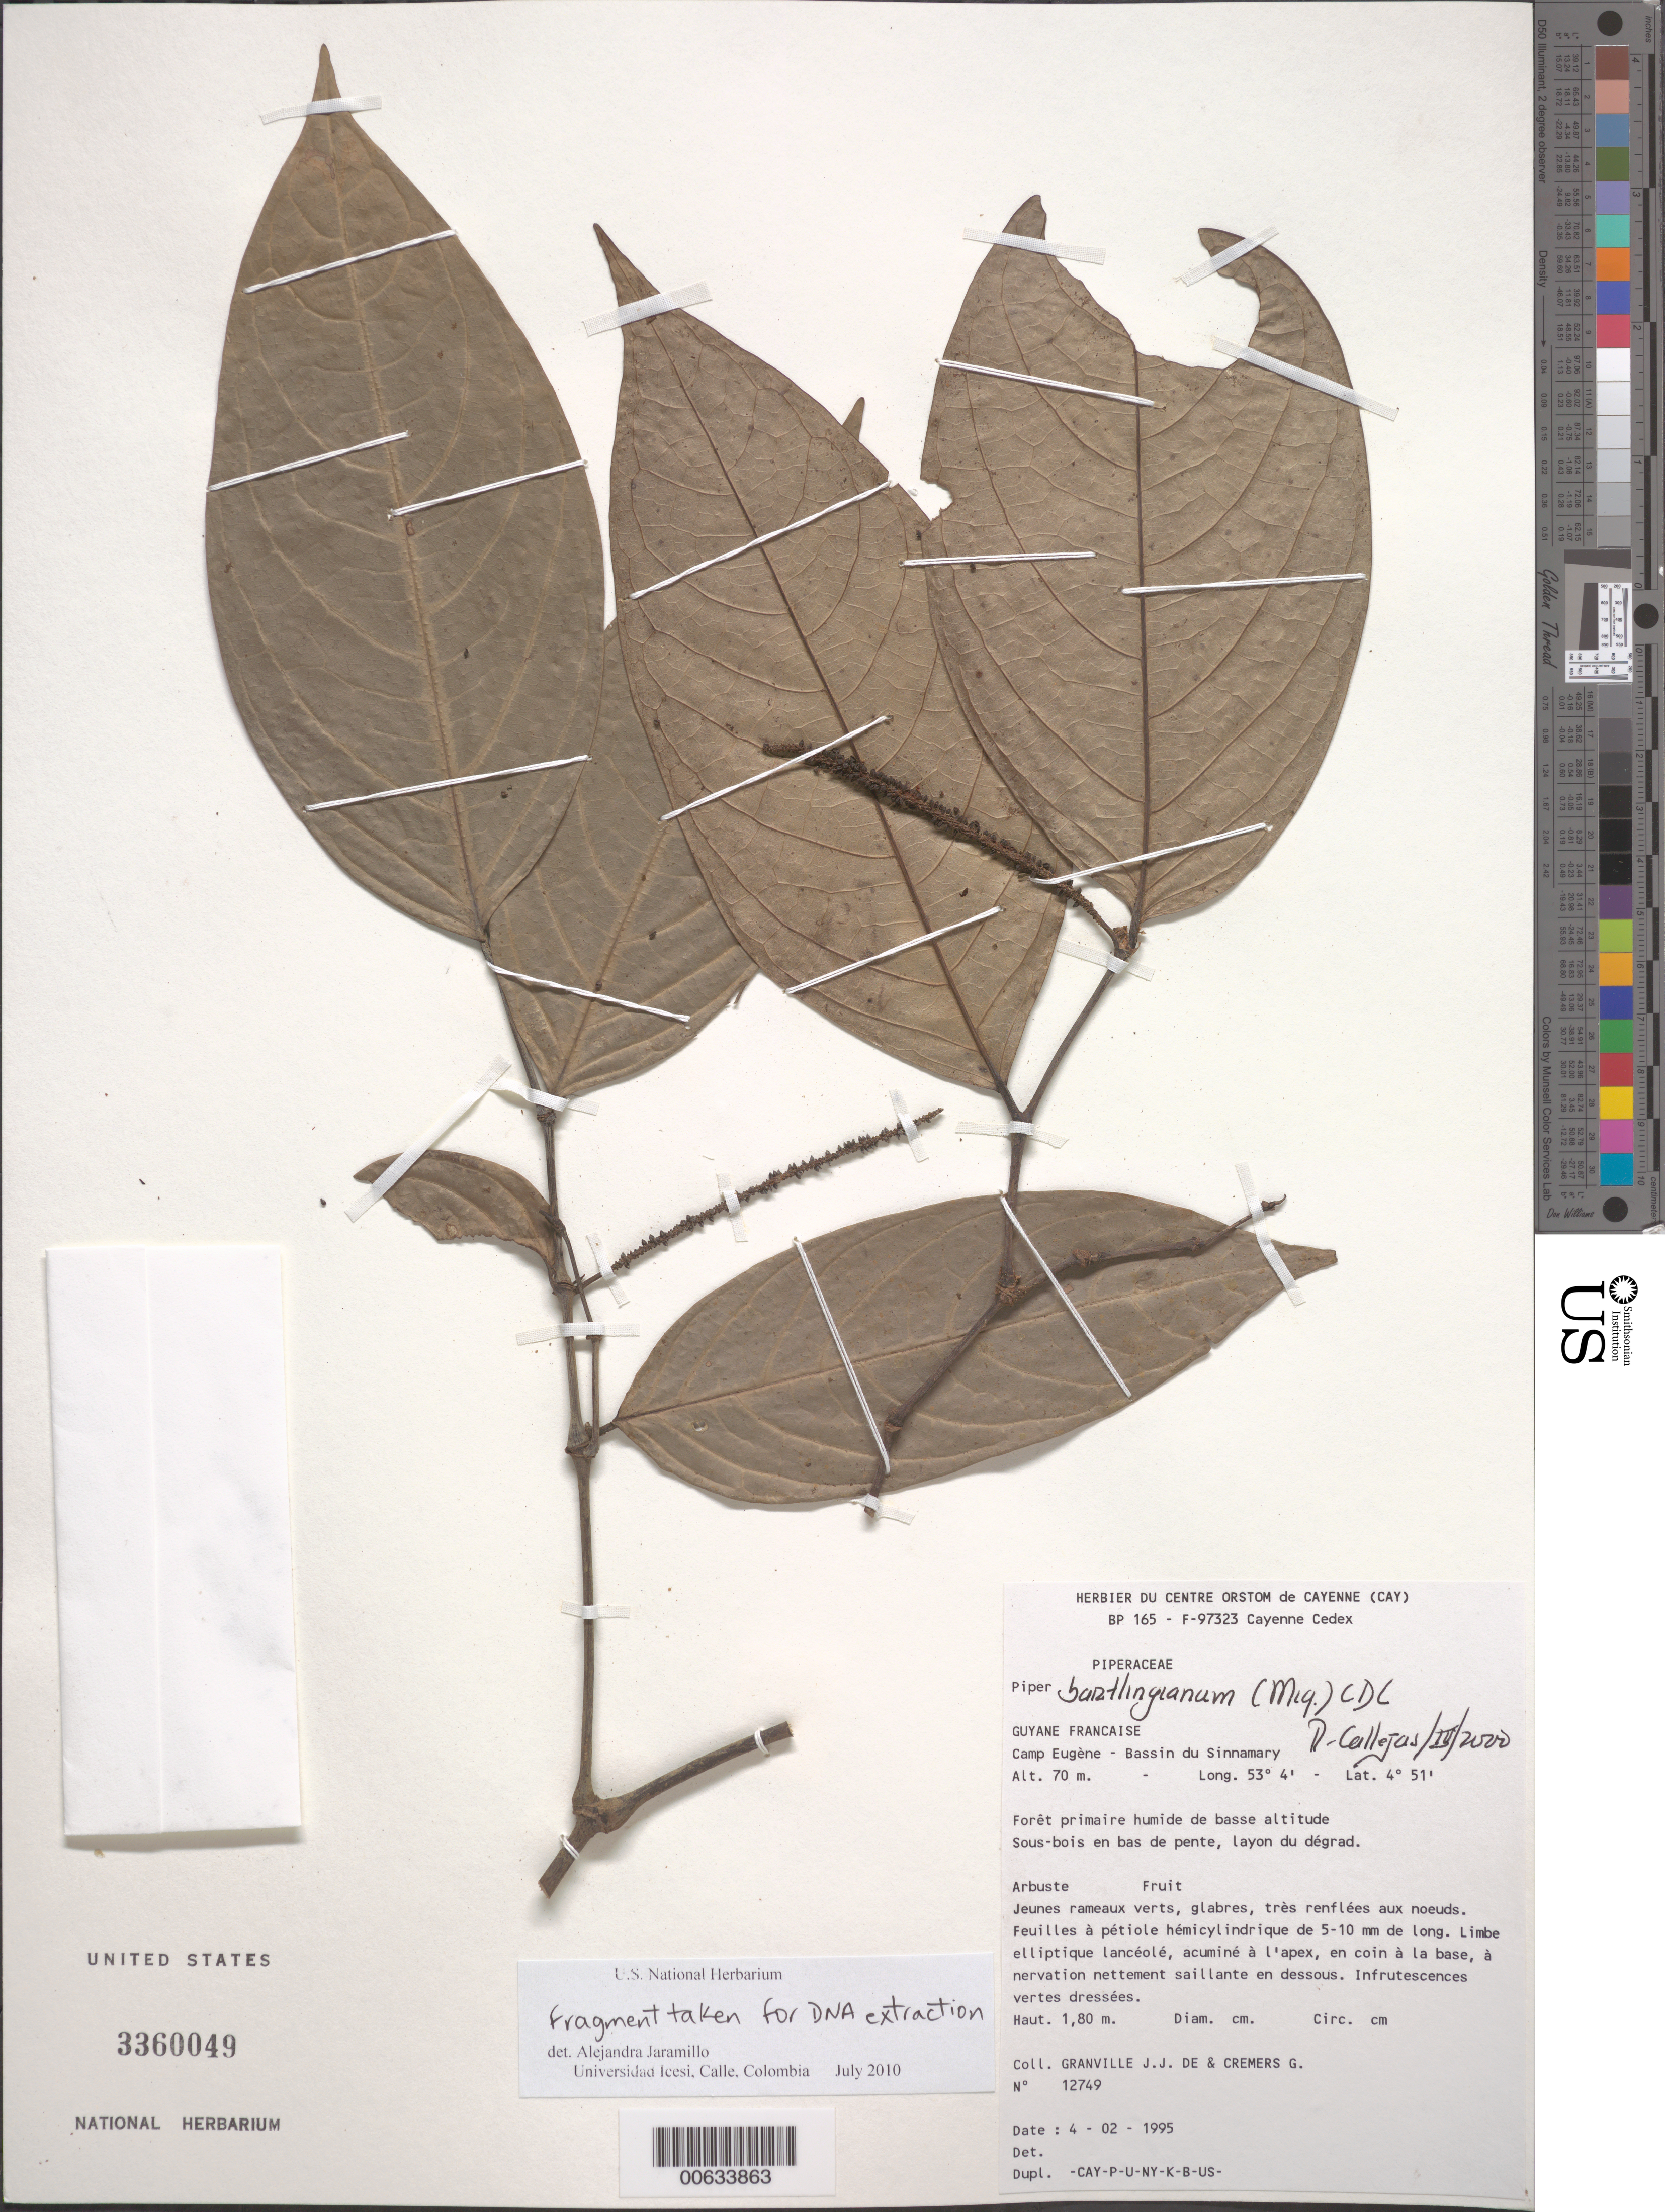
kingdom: Plantae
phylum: Tracheophyta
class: Magnoliopsida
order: Piperales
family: Piperaceae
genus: Piper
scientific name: Piper bartlingianum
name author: (Miq.) C. DC.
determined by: Callejas, Ricardo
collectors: J.-J. de Granville & G. Cremers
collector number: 12749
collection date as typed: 4-Feb-95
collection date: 1995-02-04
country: French Guiana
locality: Camp Eugène, Bassin du Sinnamary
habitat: Forêt primaire humide de basse altitude. Sous-bois en bas de pente, layon du degrad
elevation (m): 70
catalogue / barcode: US 3360049